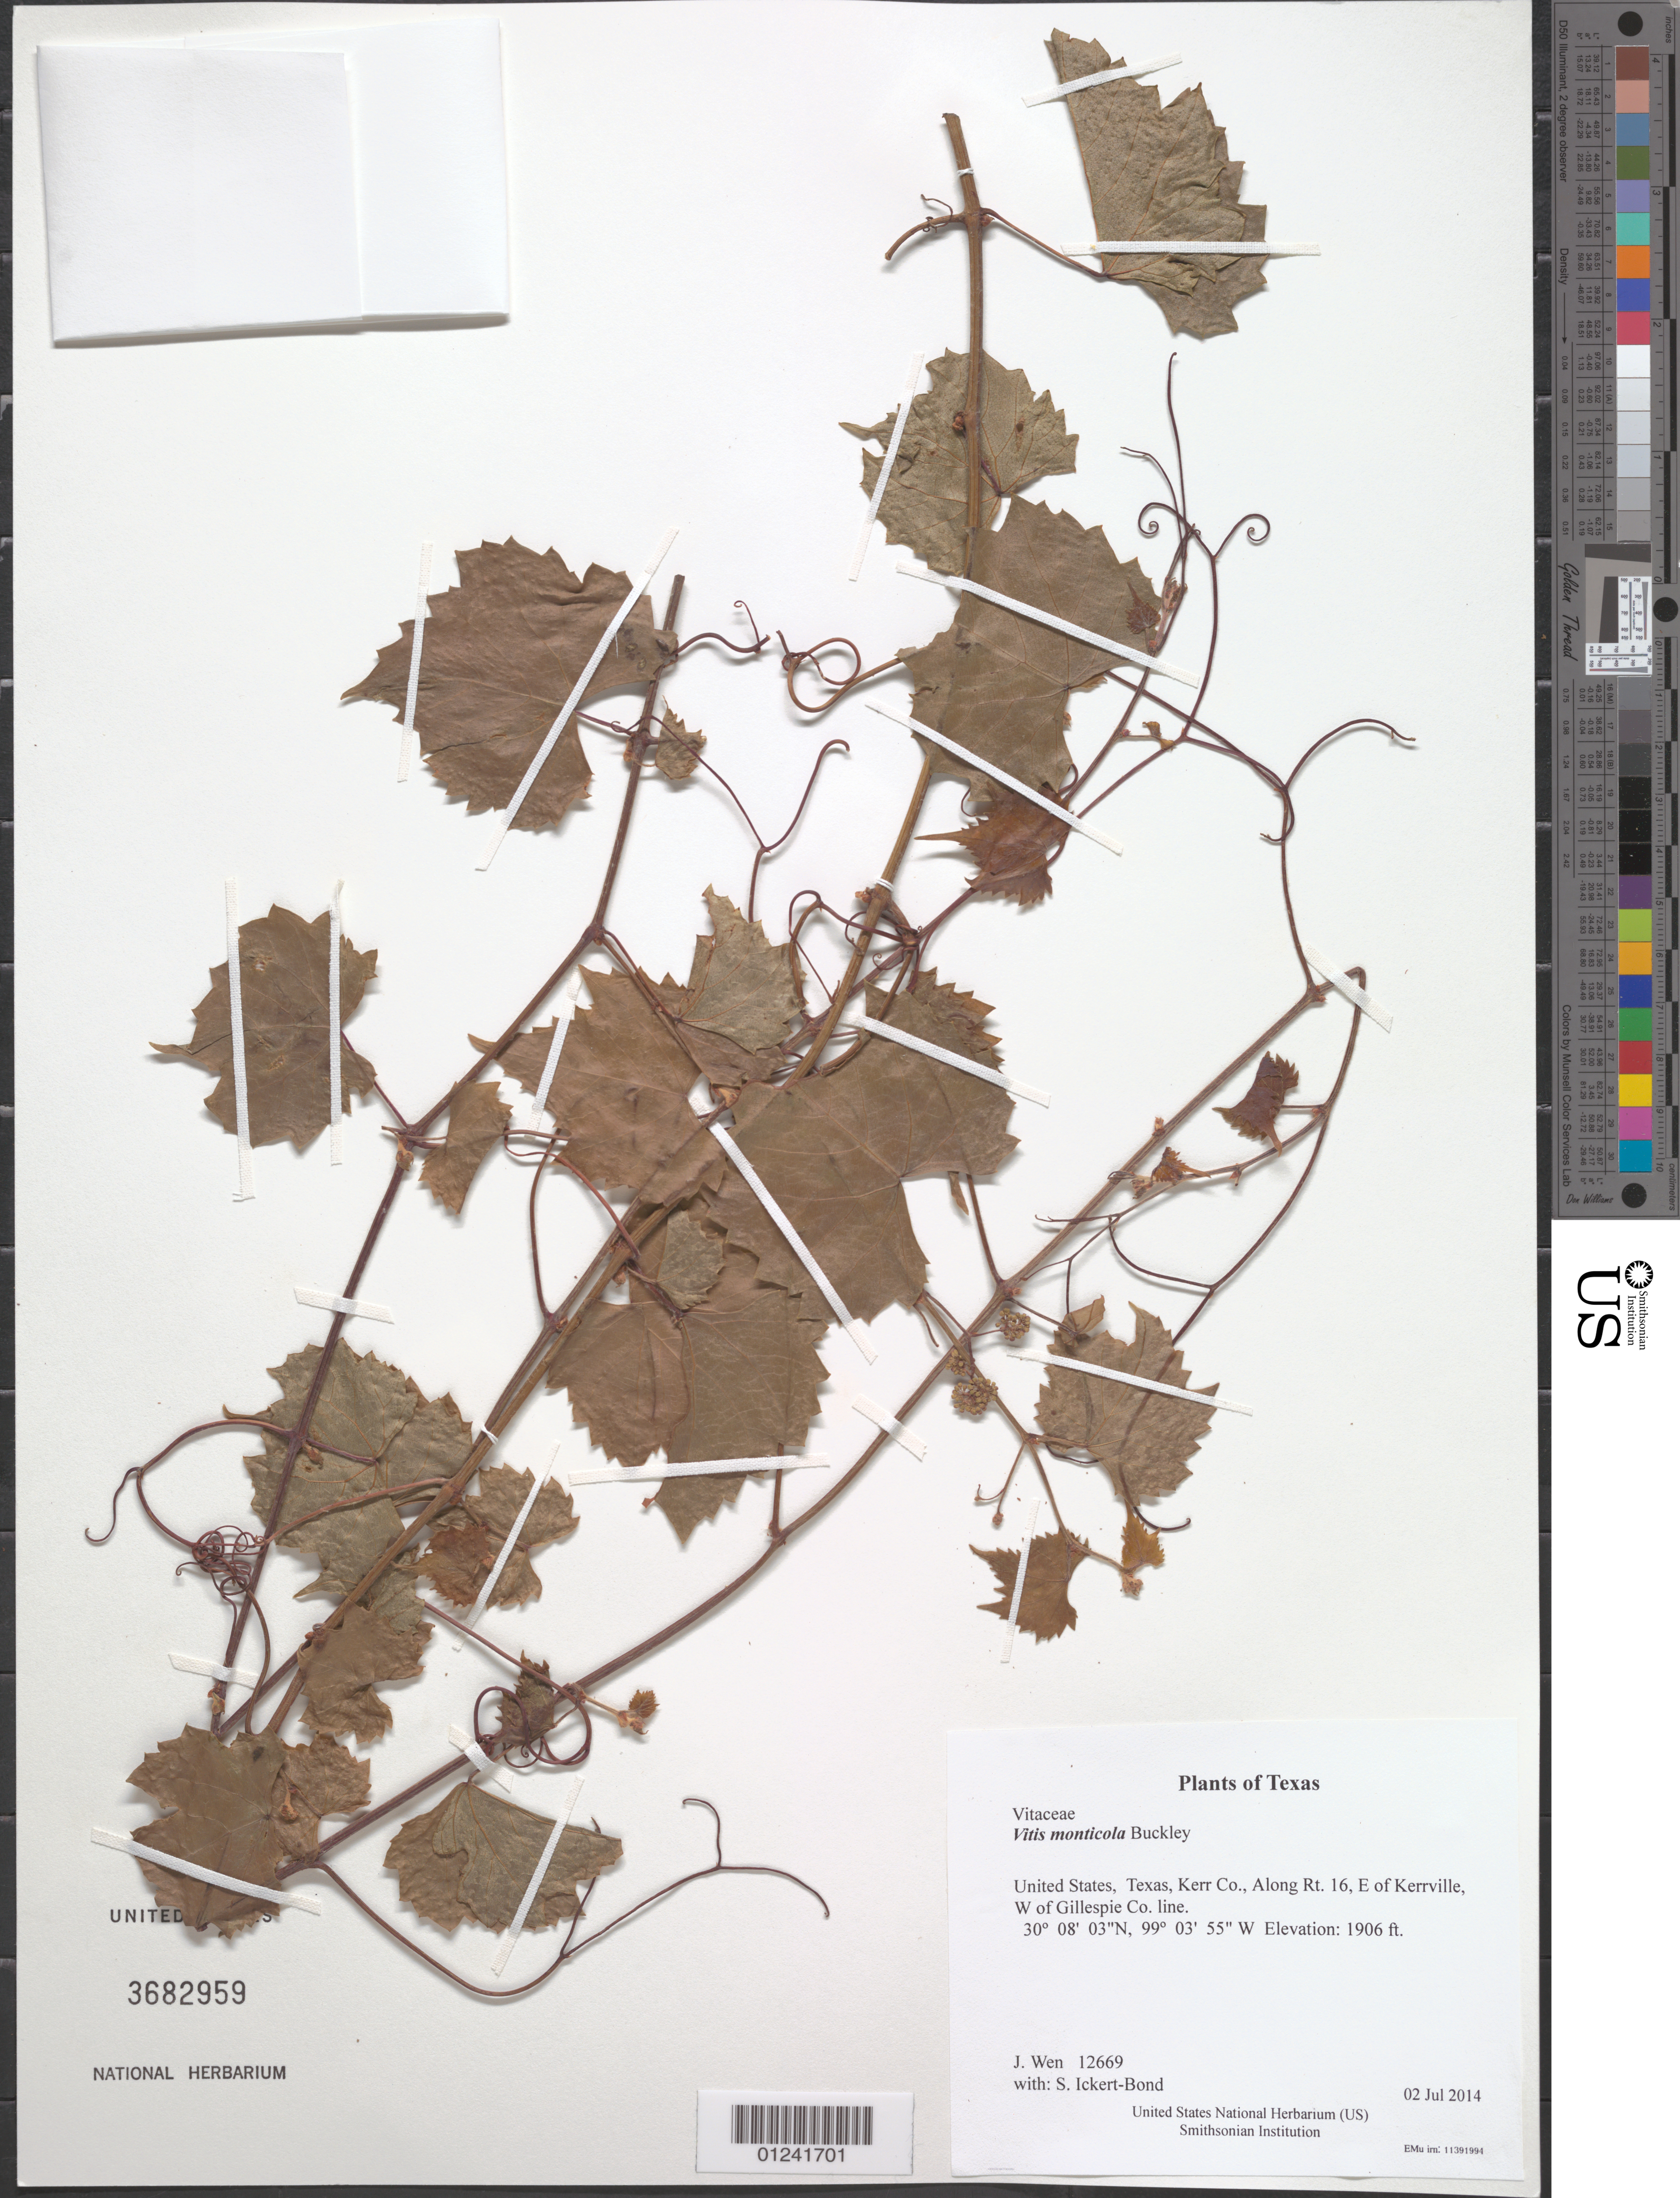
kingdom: Plantae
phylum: Tracheophyta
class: Magnoliopsida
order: Vitales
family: Vitaceae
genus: Vitis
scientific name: Vitis monticola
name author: Buckley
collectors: J. Wen & S. Ickert-Bond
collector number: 12669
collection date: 2014-07-02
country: United States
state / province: Texas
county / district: Kerr Co.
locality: Along Rt. 16, E of Kerrville, W of Gillespie Co. line.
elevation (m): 581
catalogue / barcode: US 3682959